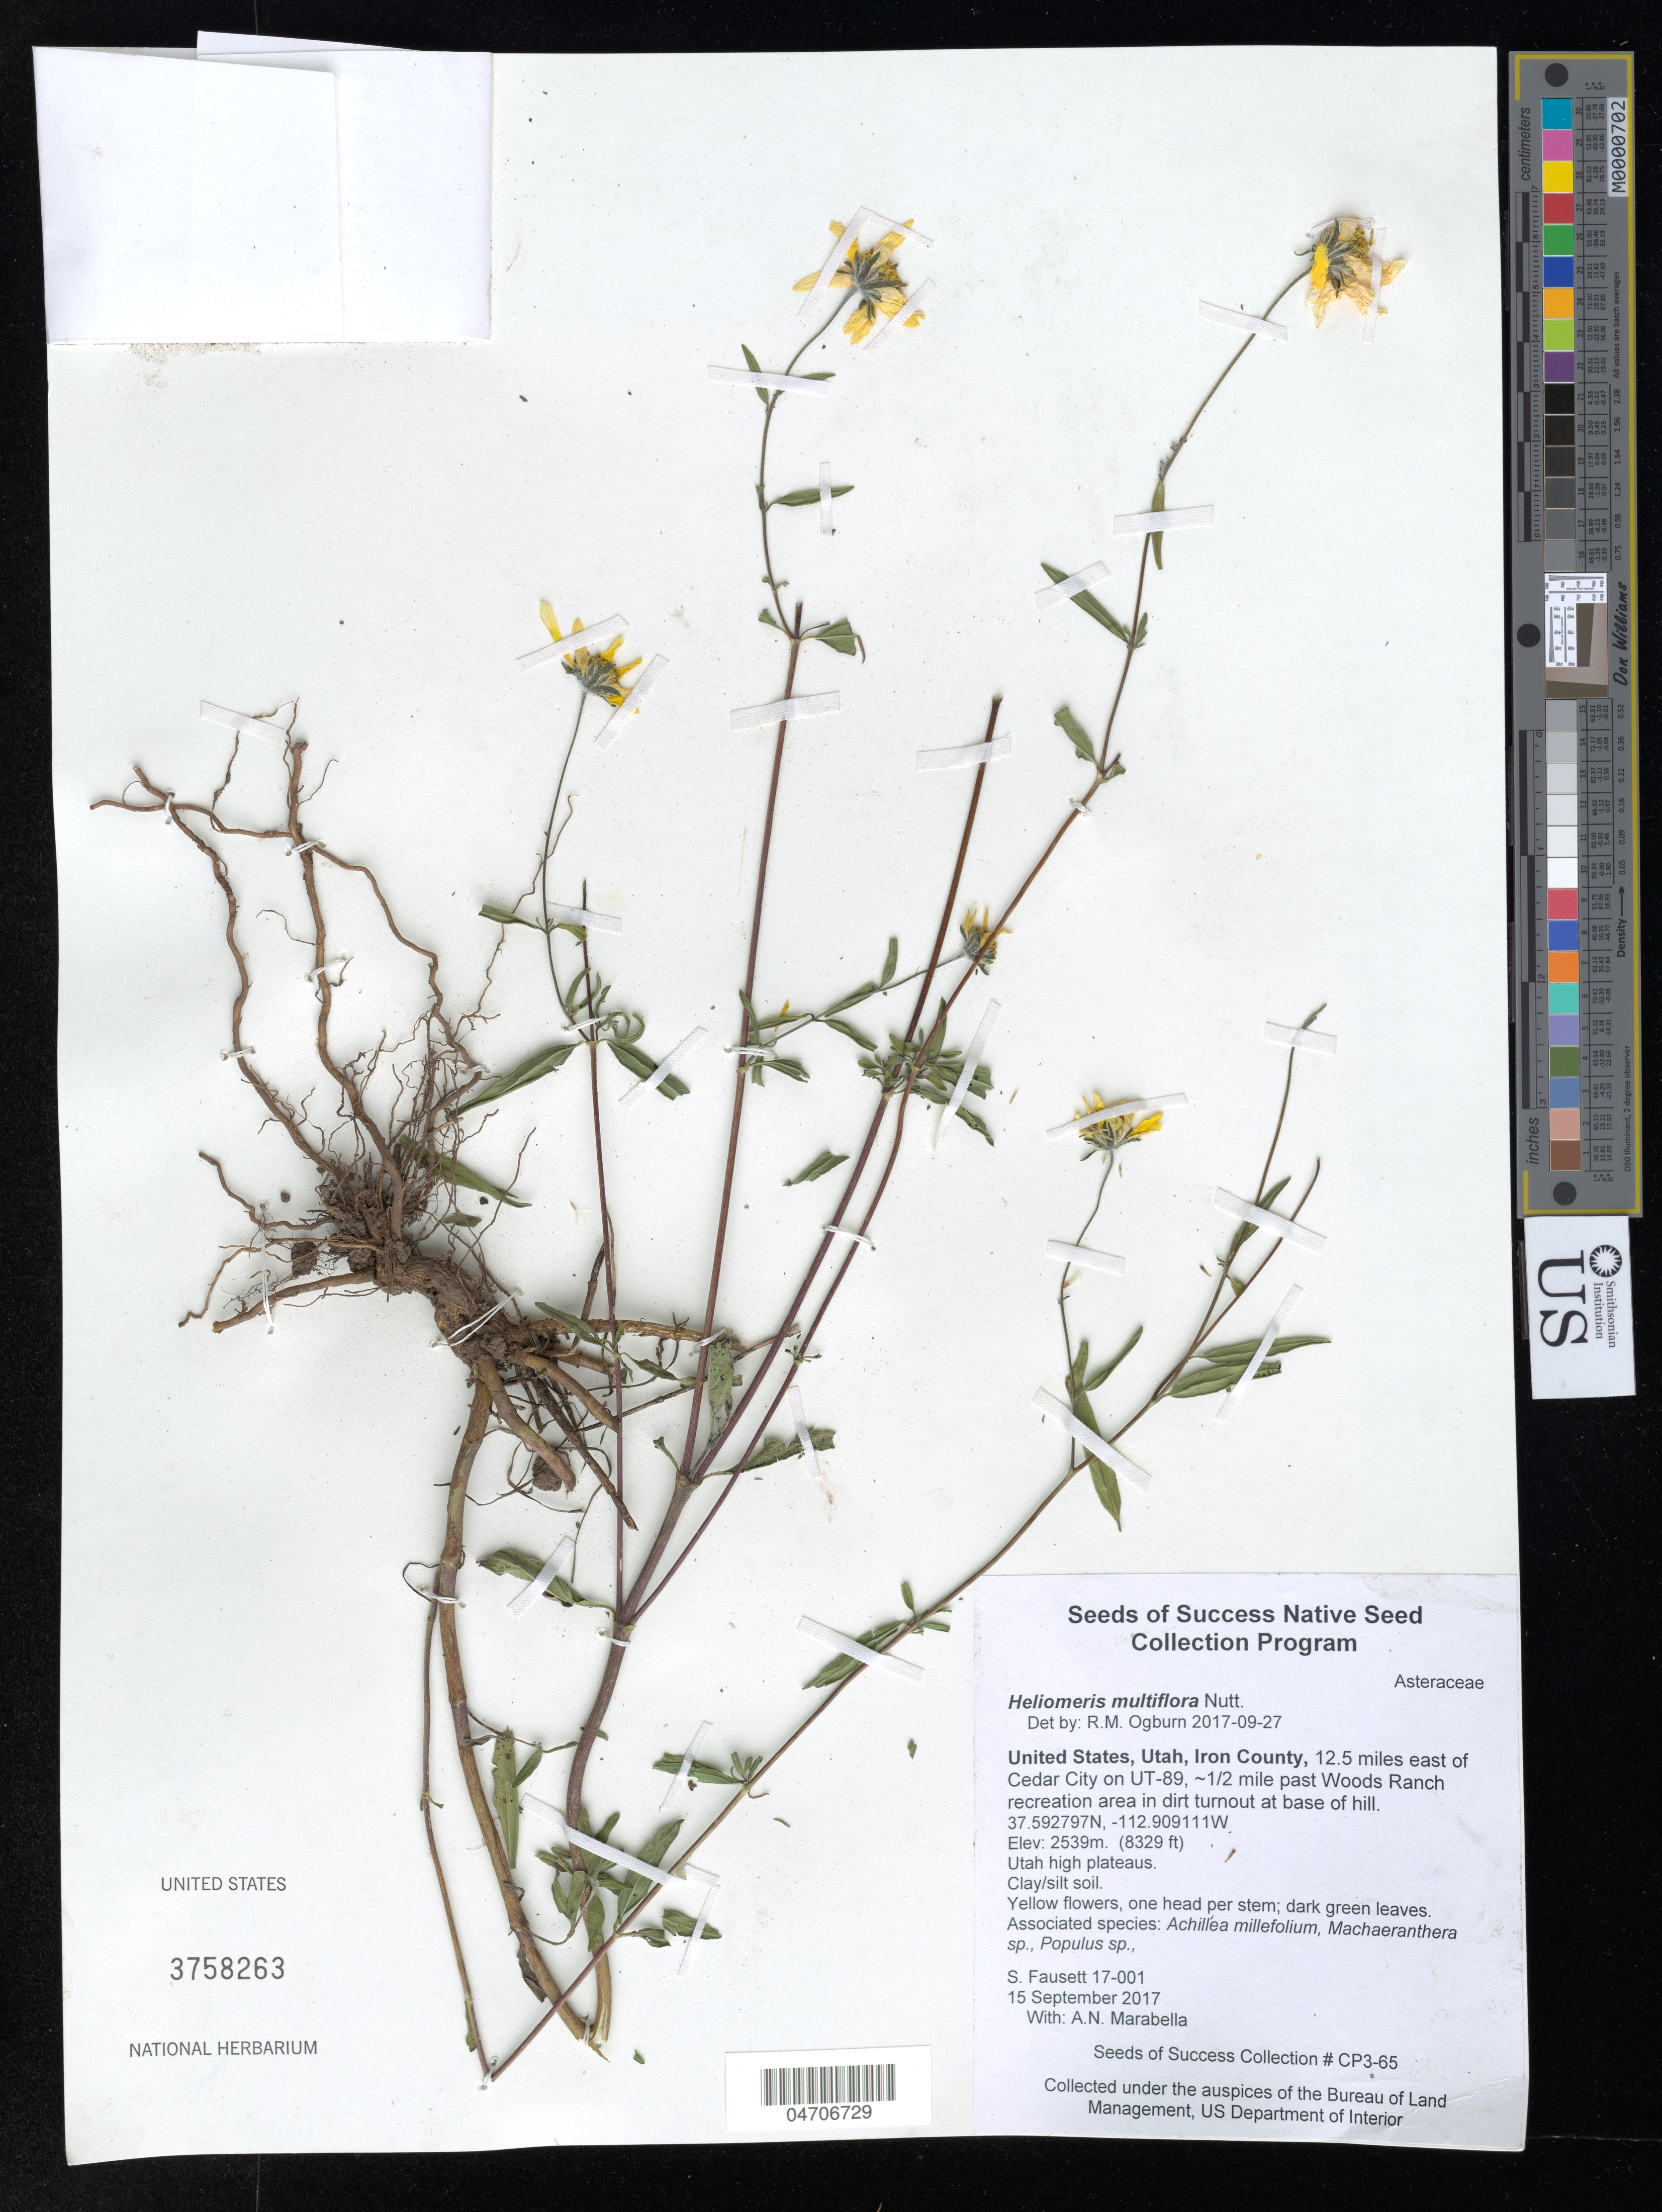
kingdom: Plantae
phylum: Tracheophyta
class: Magnoliopsida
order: Asterales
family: Asteraceae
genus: Heliomeris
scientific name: Heliomeris multiflora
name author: Nutt.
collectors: J. Esplin & A. Marabella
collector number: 17-001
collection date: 2017-09-15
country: United States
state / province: Utah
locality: Ironc County, 12.5 miles east of Cedar City on UT-89, ~½ mile east of Cedar City on UT-89, ½~mile past Woods Ranch recreation area in dirt turnout at base of hill.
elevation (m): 2539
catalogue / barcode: US 3758263